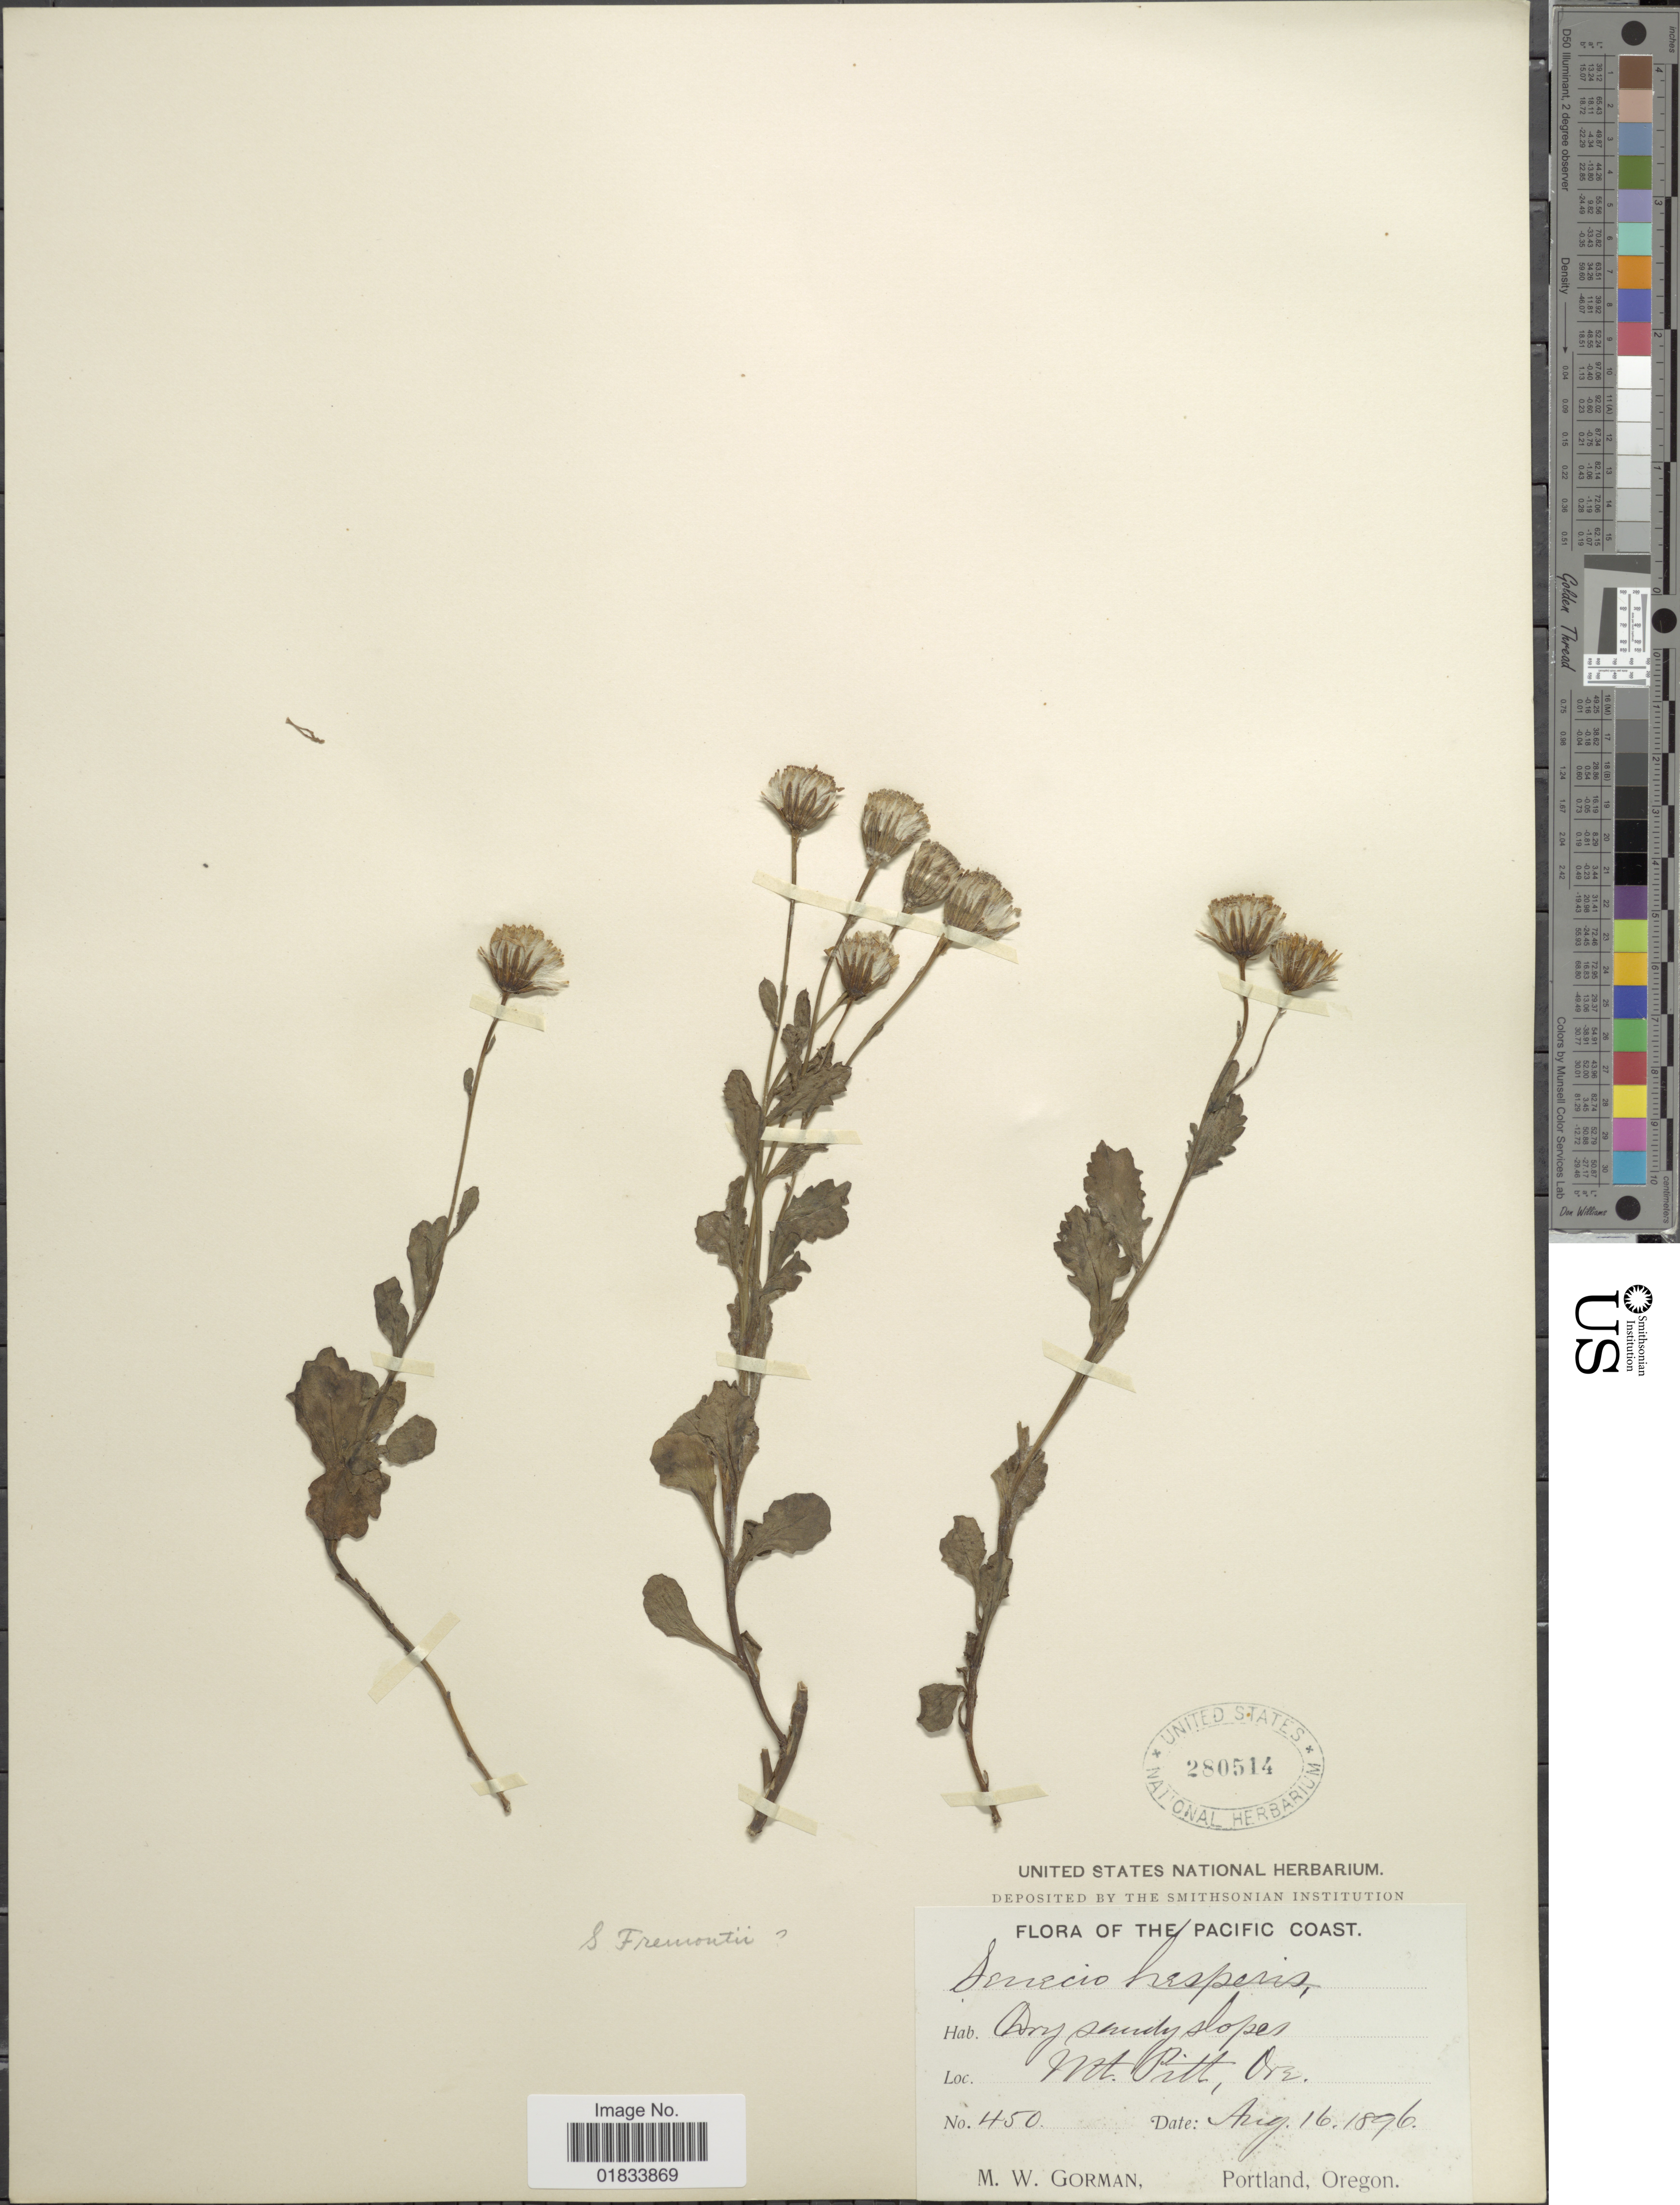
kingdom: Plantae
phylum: Tracheophyta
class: Magnoliopsida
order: Asterales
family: Asteraceae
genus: Senecio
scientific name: Senecio fremontii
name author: Torr. & A. Gray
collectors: M. W. Gorman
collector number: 450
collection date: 1896-08-16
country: United States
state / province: Oregon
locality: The Pacific Coast, Mt. Pitt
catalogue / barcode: US 280514